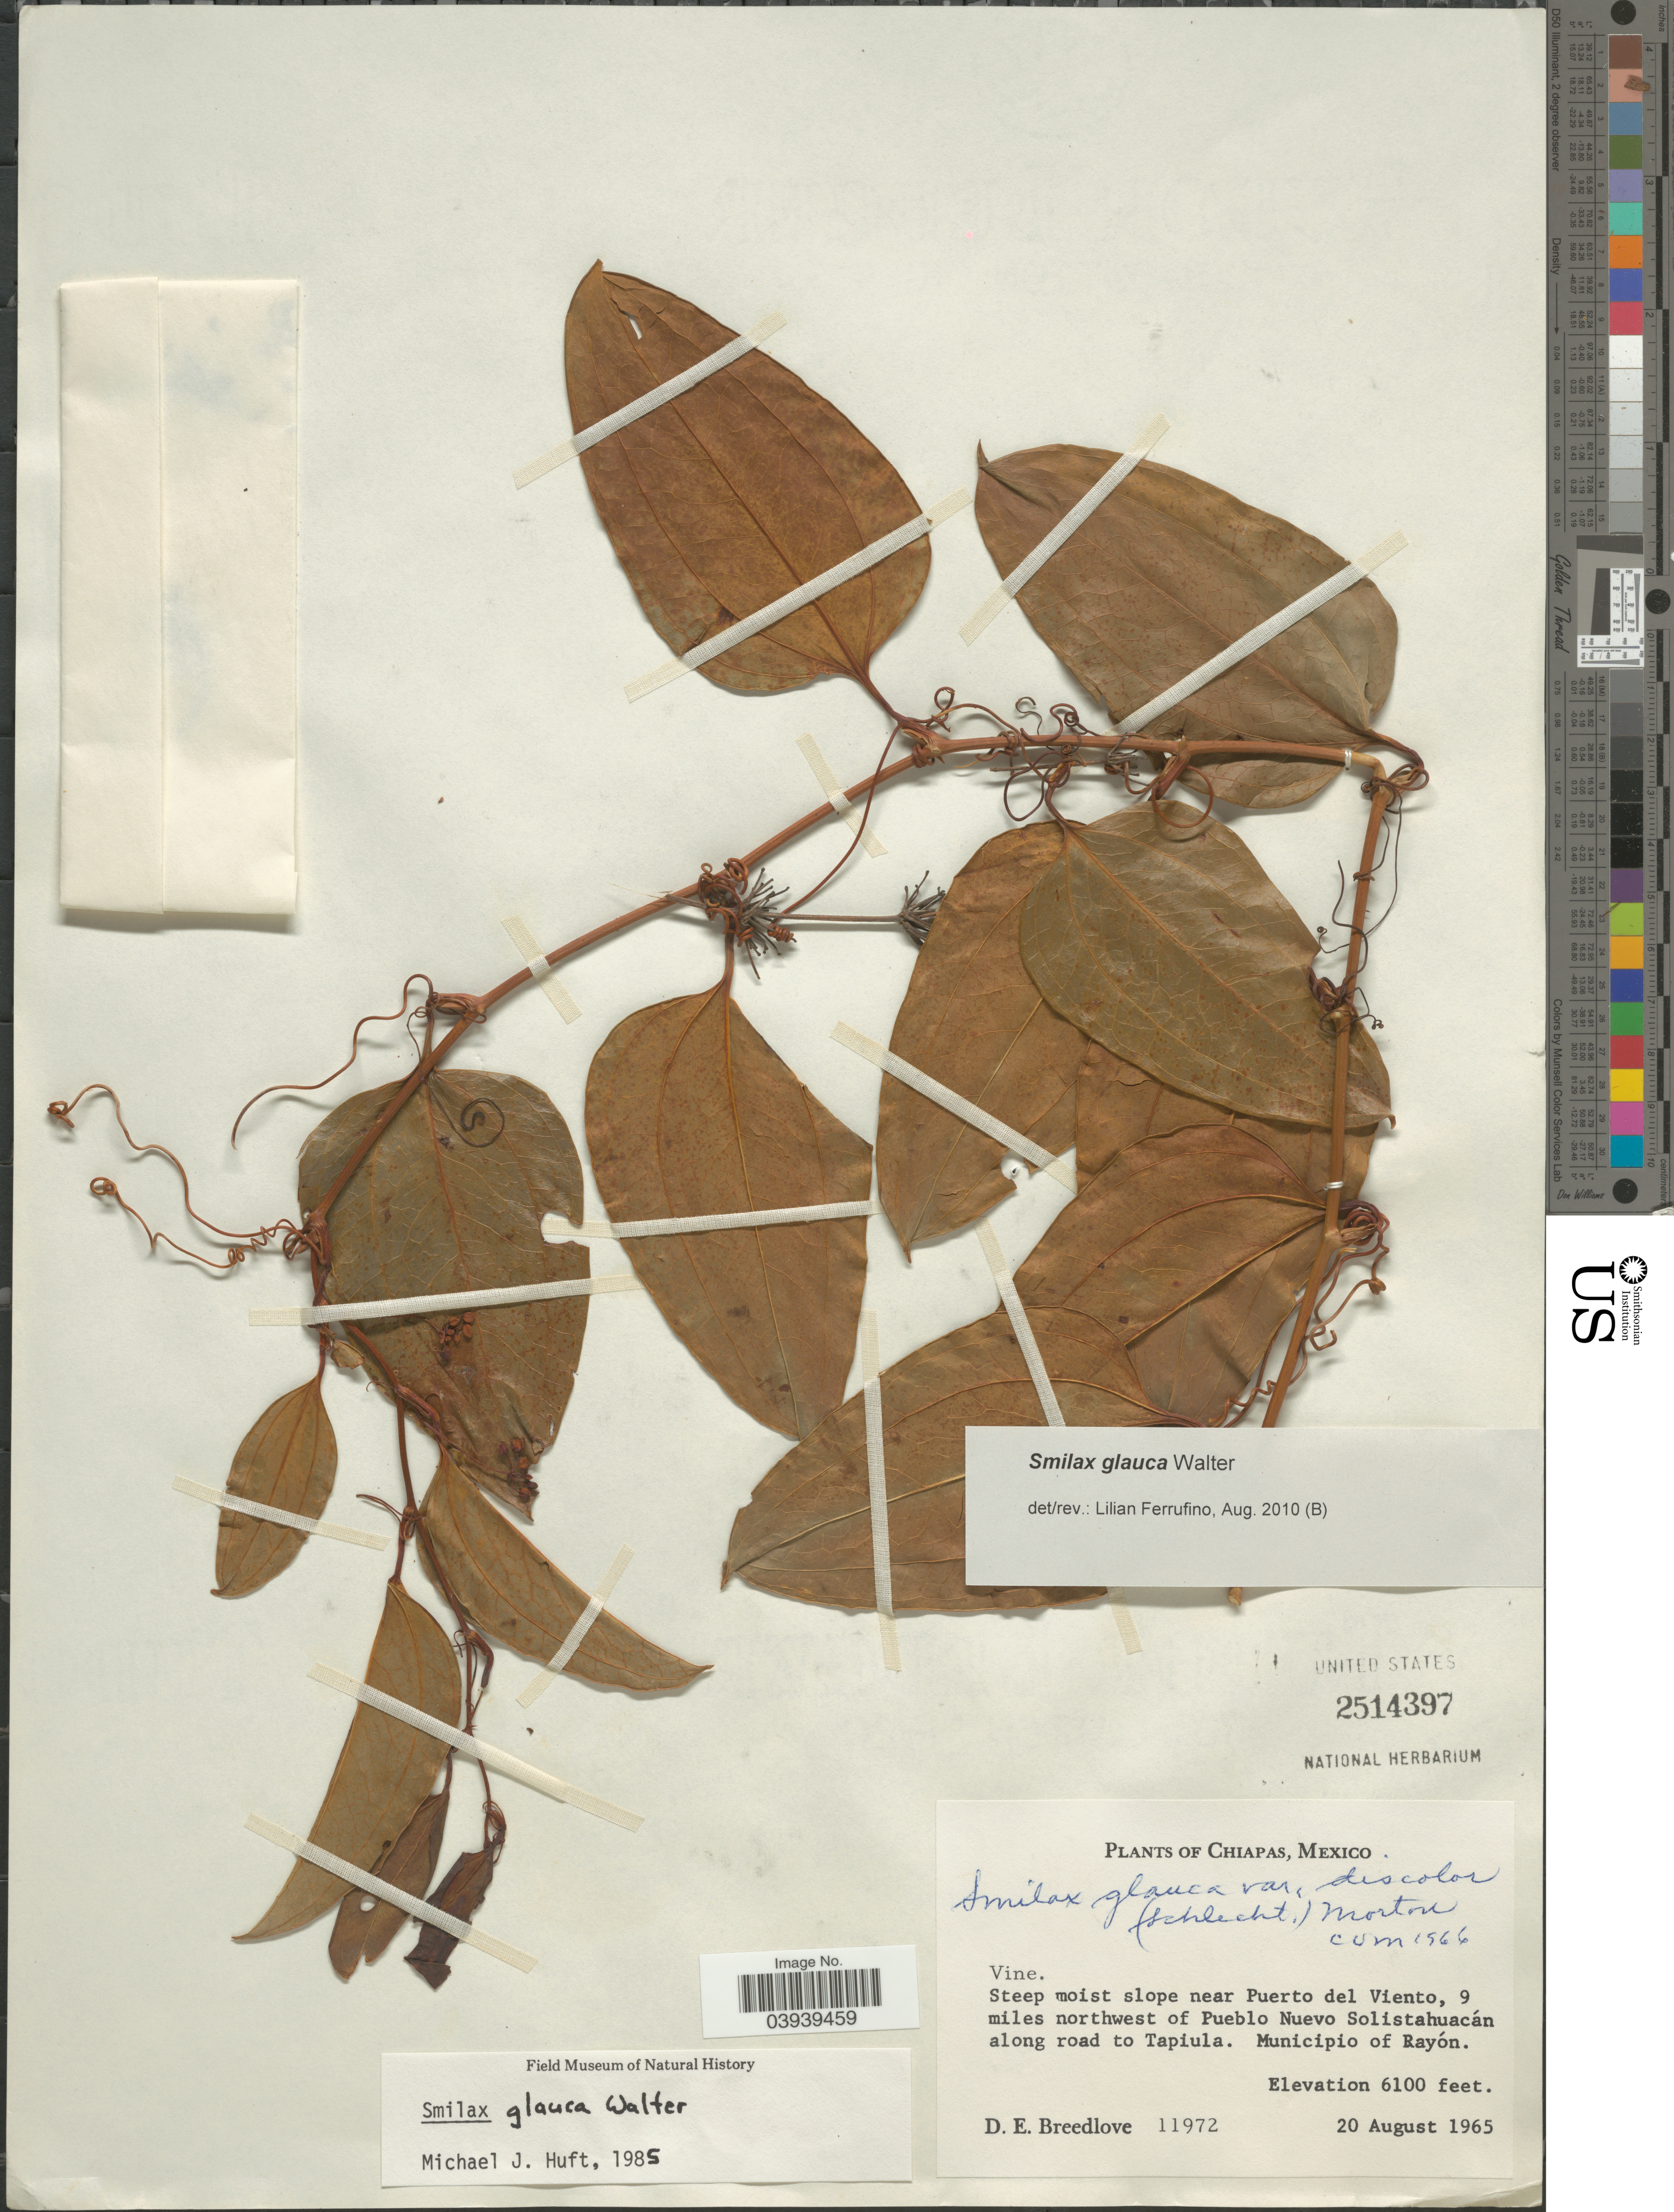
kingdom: Plantae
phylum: Tracheophyta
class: Liliopsida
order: Liliales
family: Smilacaceae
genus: Smilax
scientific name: Smilax glauca var. discolor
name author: (Schltdl.) C.V. Morton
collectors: D. E. Breedlove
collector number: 11972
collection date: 1965-08-20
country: Mexico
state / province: Chiapas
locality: Steep moist slope near Puerto del Viento, 9 miles northwest of Pueblo Nuevo Solistahuacán along road to Tapiula. Municipio of Rayón.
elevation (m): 1859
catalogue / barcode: US 2514397